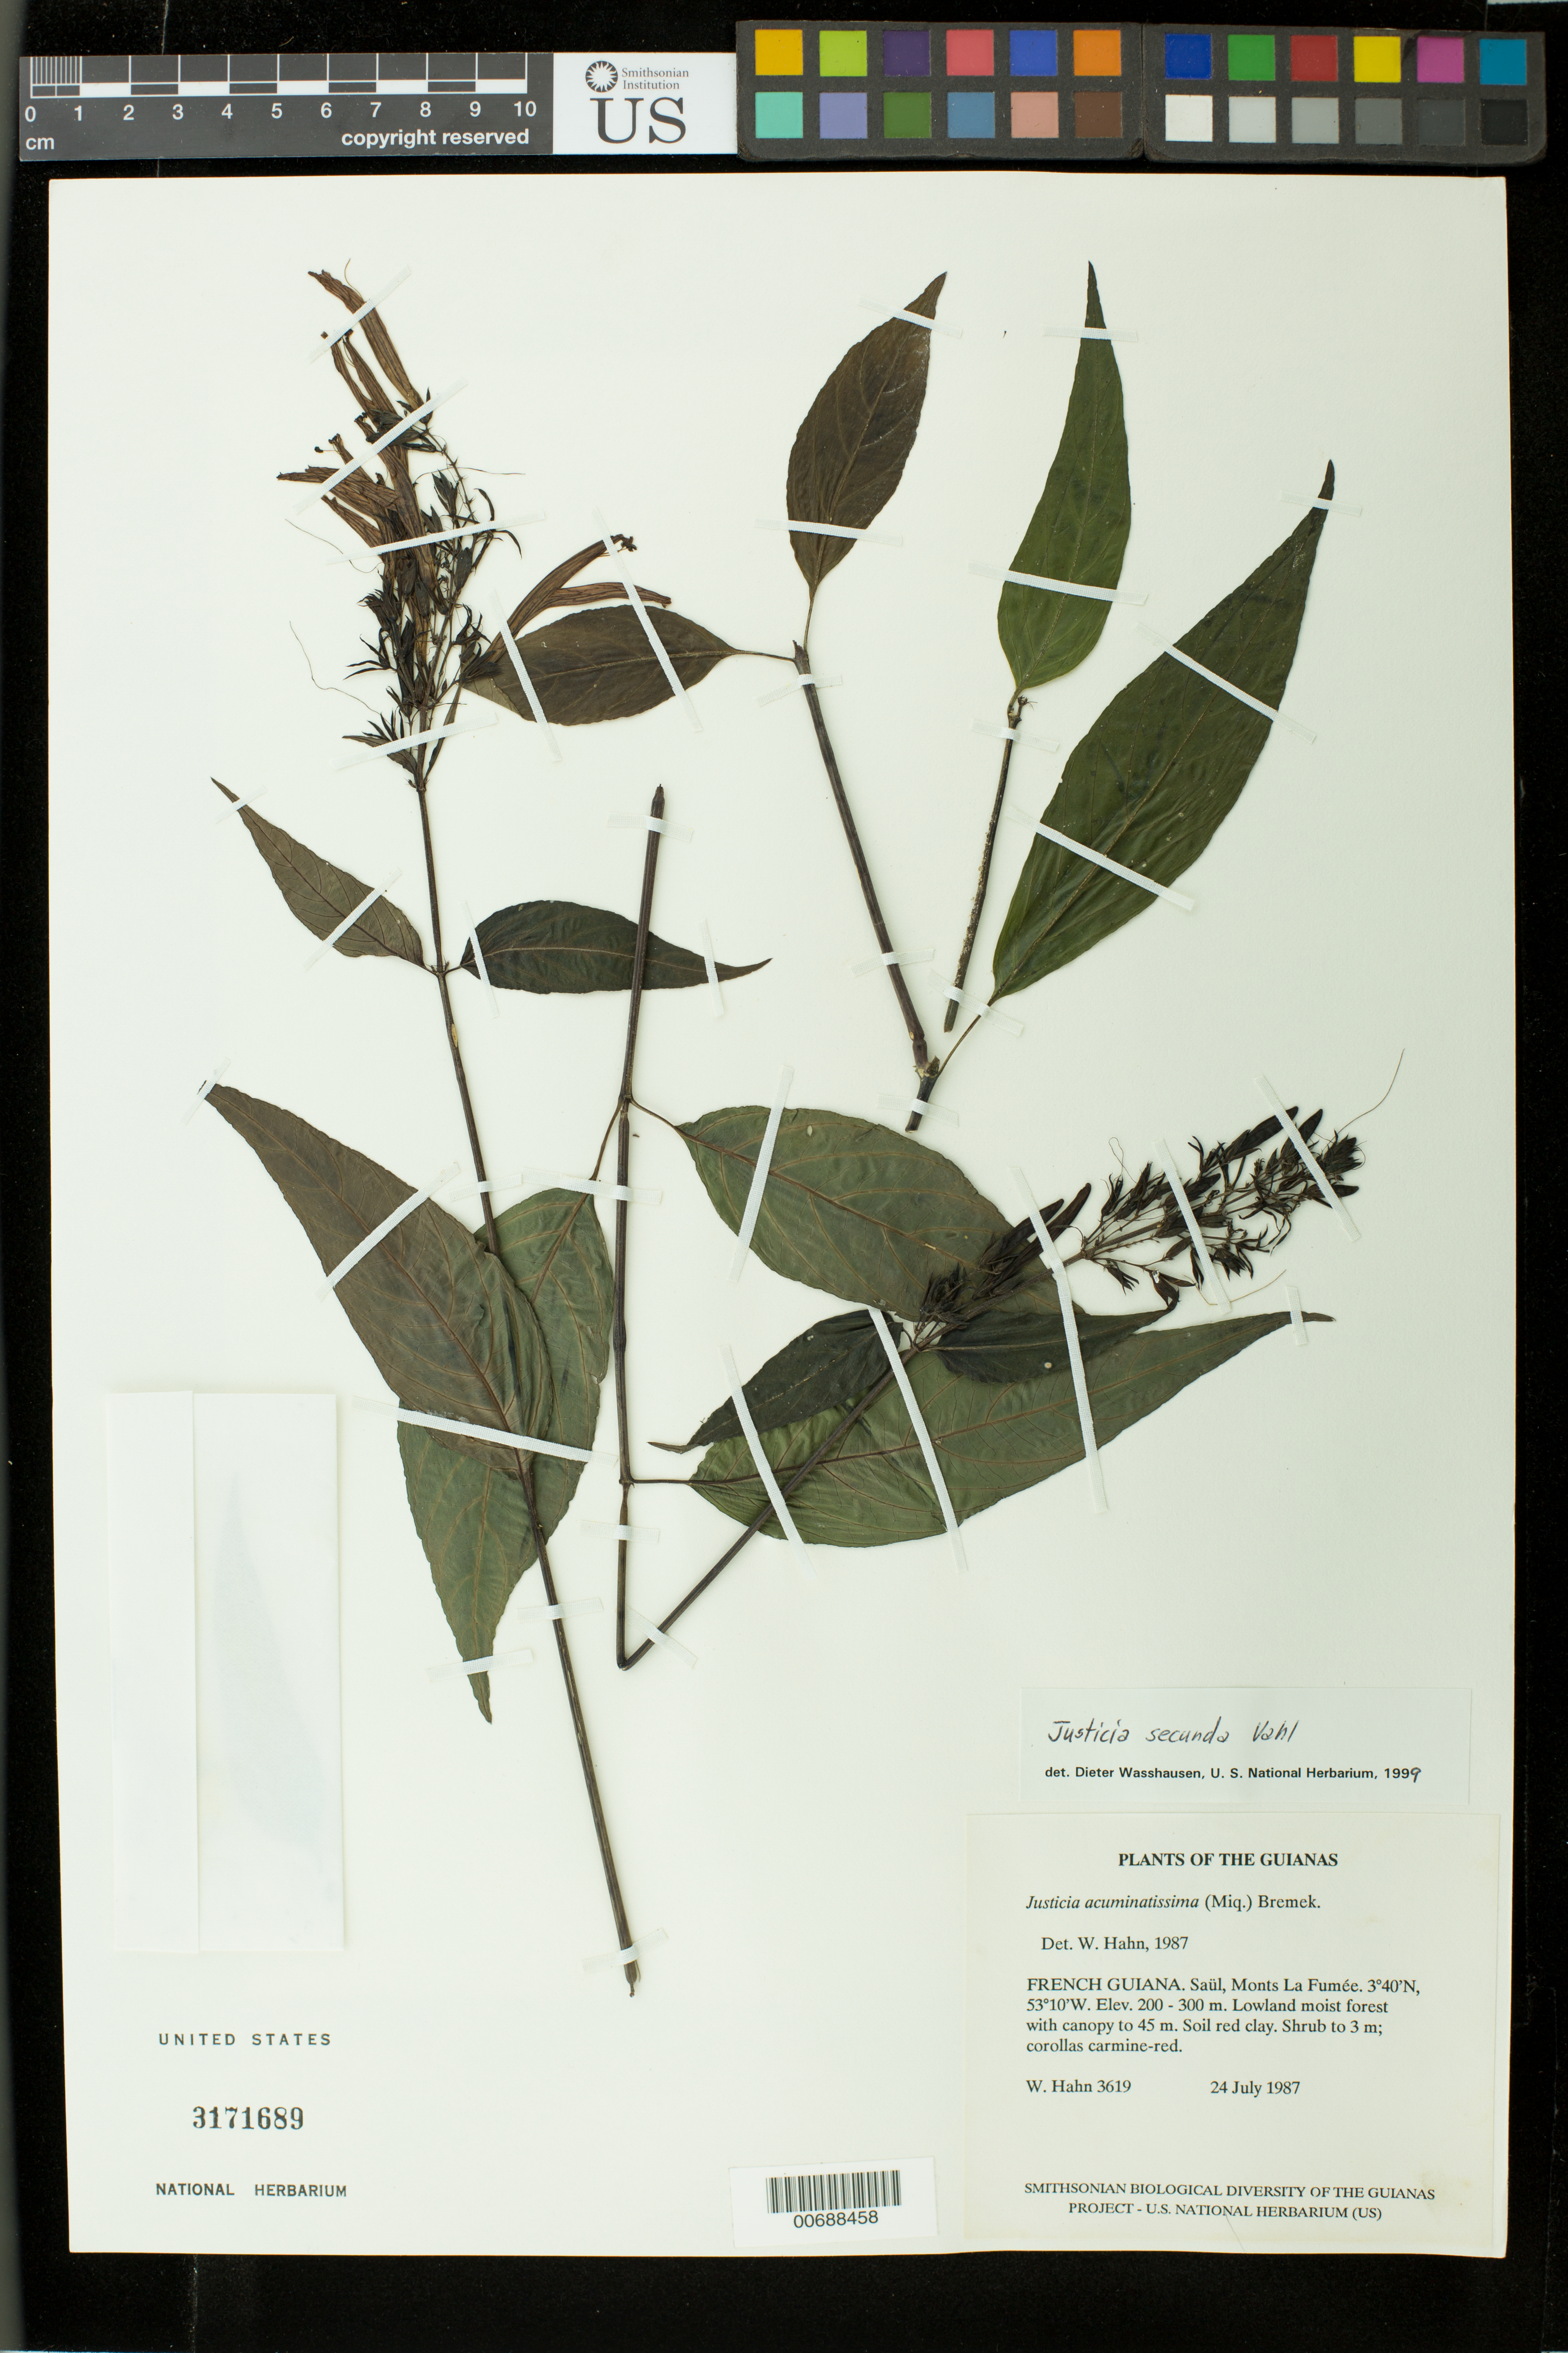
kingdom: Plantae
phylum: Tracheophyta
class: Magnoliopsida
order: Lamiales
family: Acanthaceae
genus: Justicia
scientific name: Justicia secunda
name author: Vahl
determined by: Wasshausen, Dieter C., (BOT), Smithsonian Institution - National Museum of Natural History (UNITED STATES)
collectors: W. Hahn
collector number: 3619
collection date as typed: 24 July 1987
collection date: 1987-07-24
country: French Guiana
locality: Saül, Monts La Fumée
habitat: Lowland moist forest with canopy to 45 m. Soil red clay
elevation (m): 200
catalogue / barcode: US 3171689